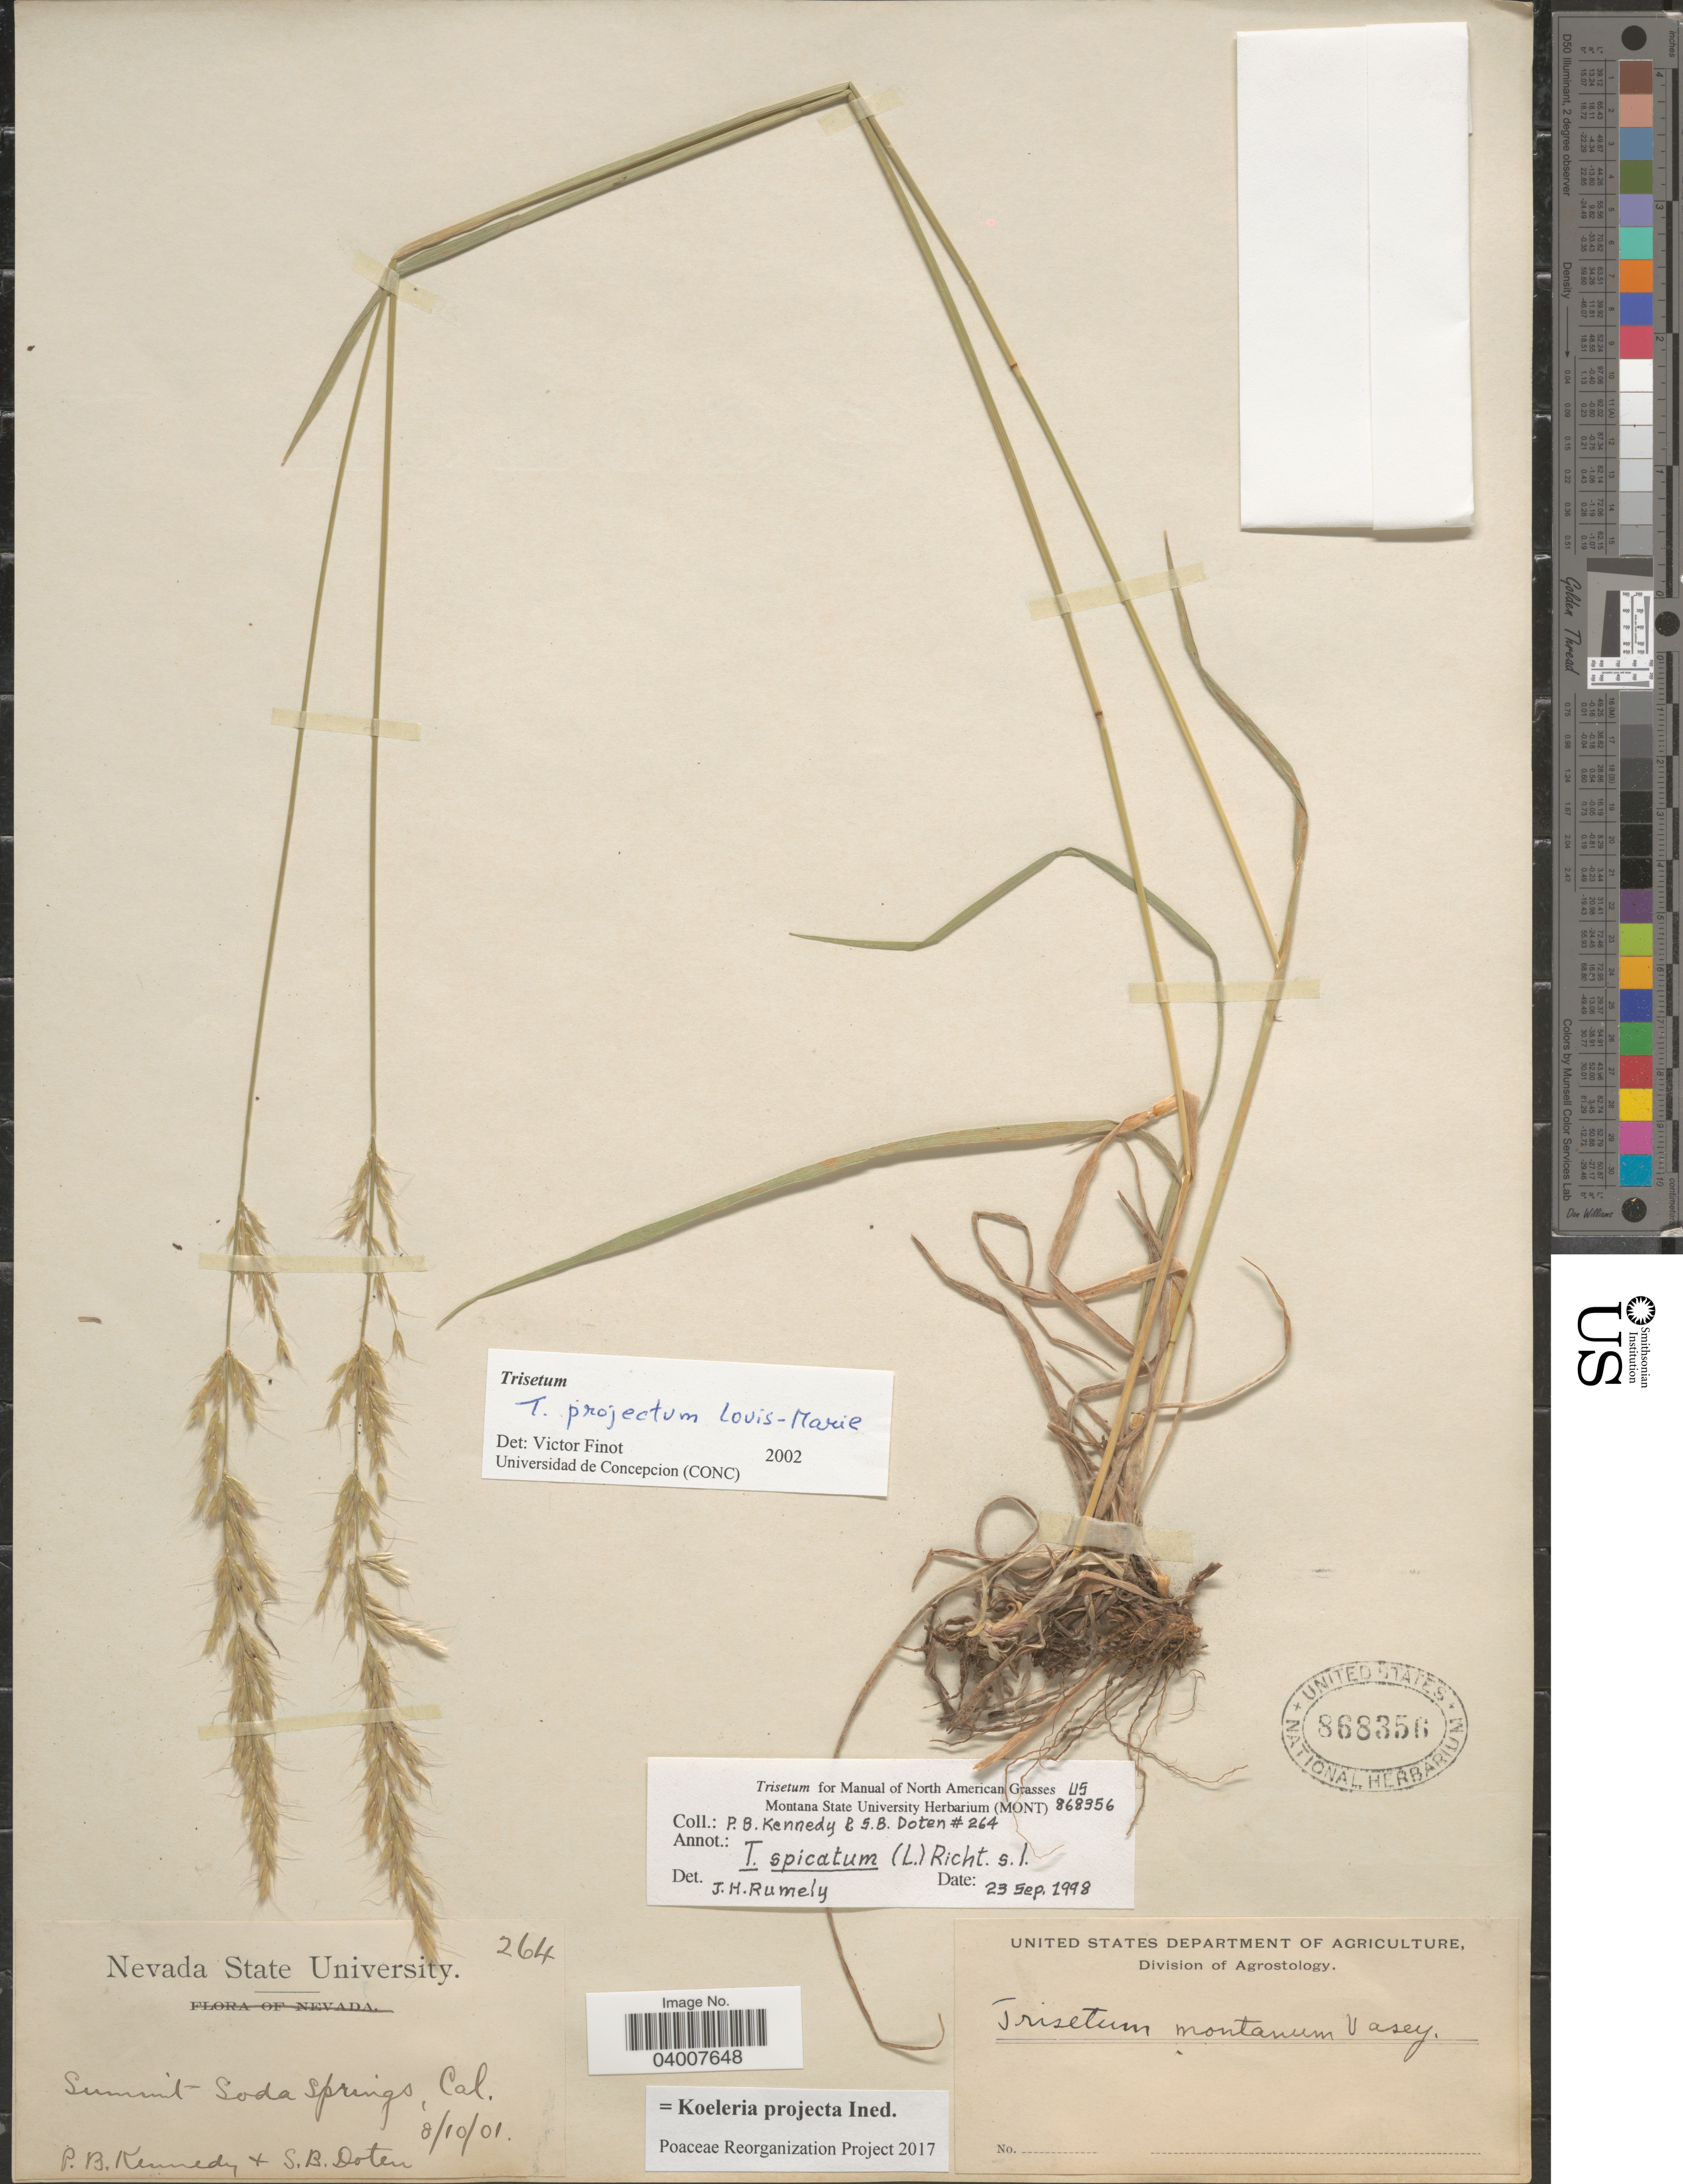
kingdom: Plantae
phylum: Tracheophyta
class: Liliopsida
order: Poales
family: Poaceae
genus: Koeleria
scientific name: Koeleria projecta ined.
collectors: P. B. Kennedy & S. Doten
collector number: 264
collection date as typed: Transcribed d/m/y: 10/8/1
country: United States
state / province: California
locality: Summit Soda Springs.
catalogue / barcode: US 868356